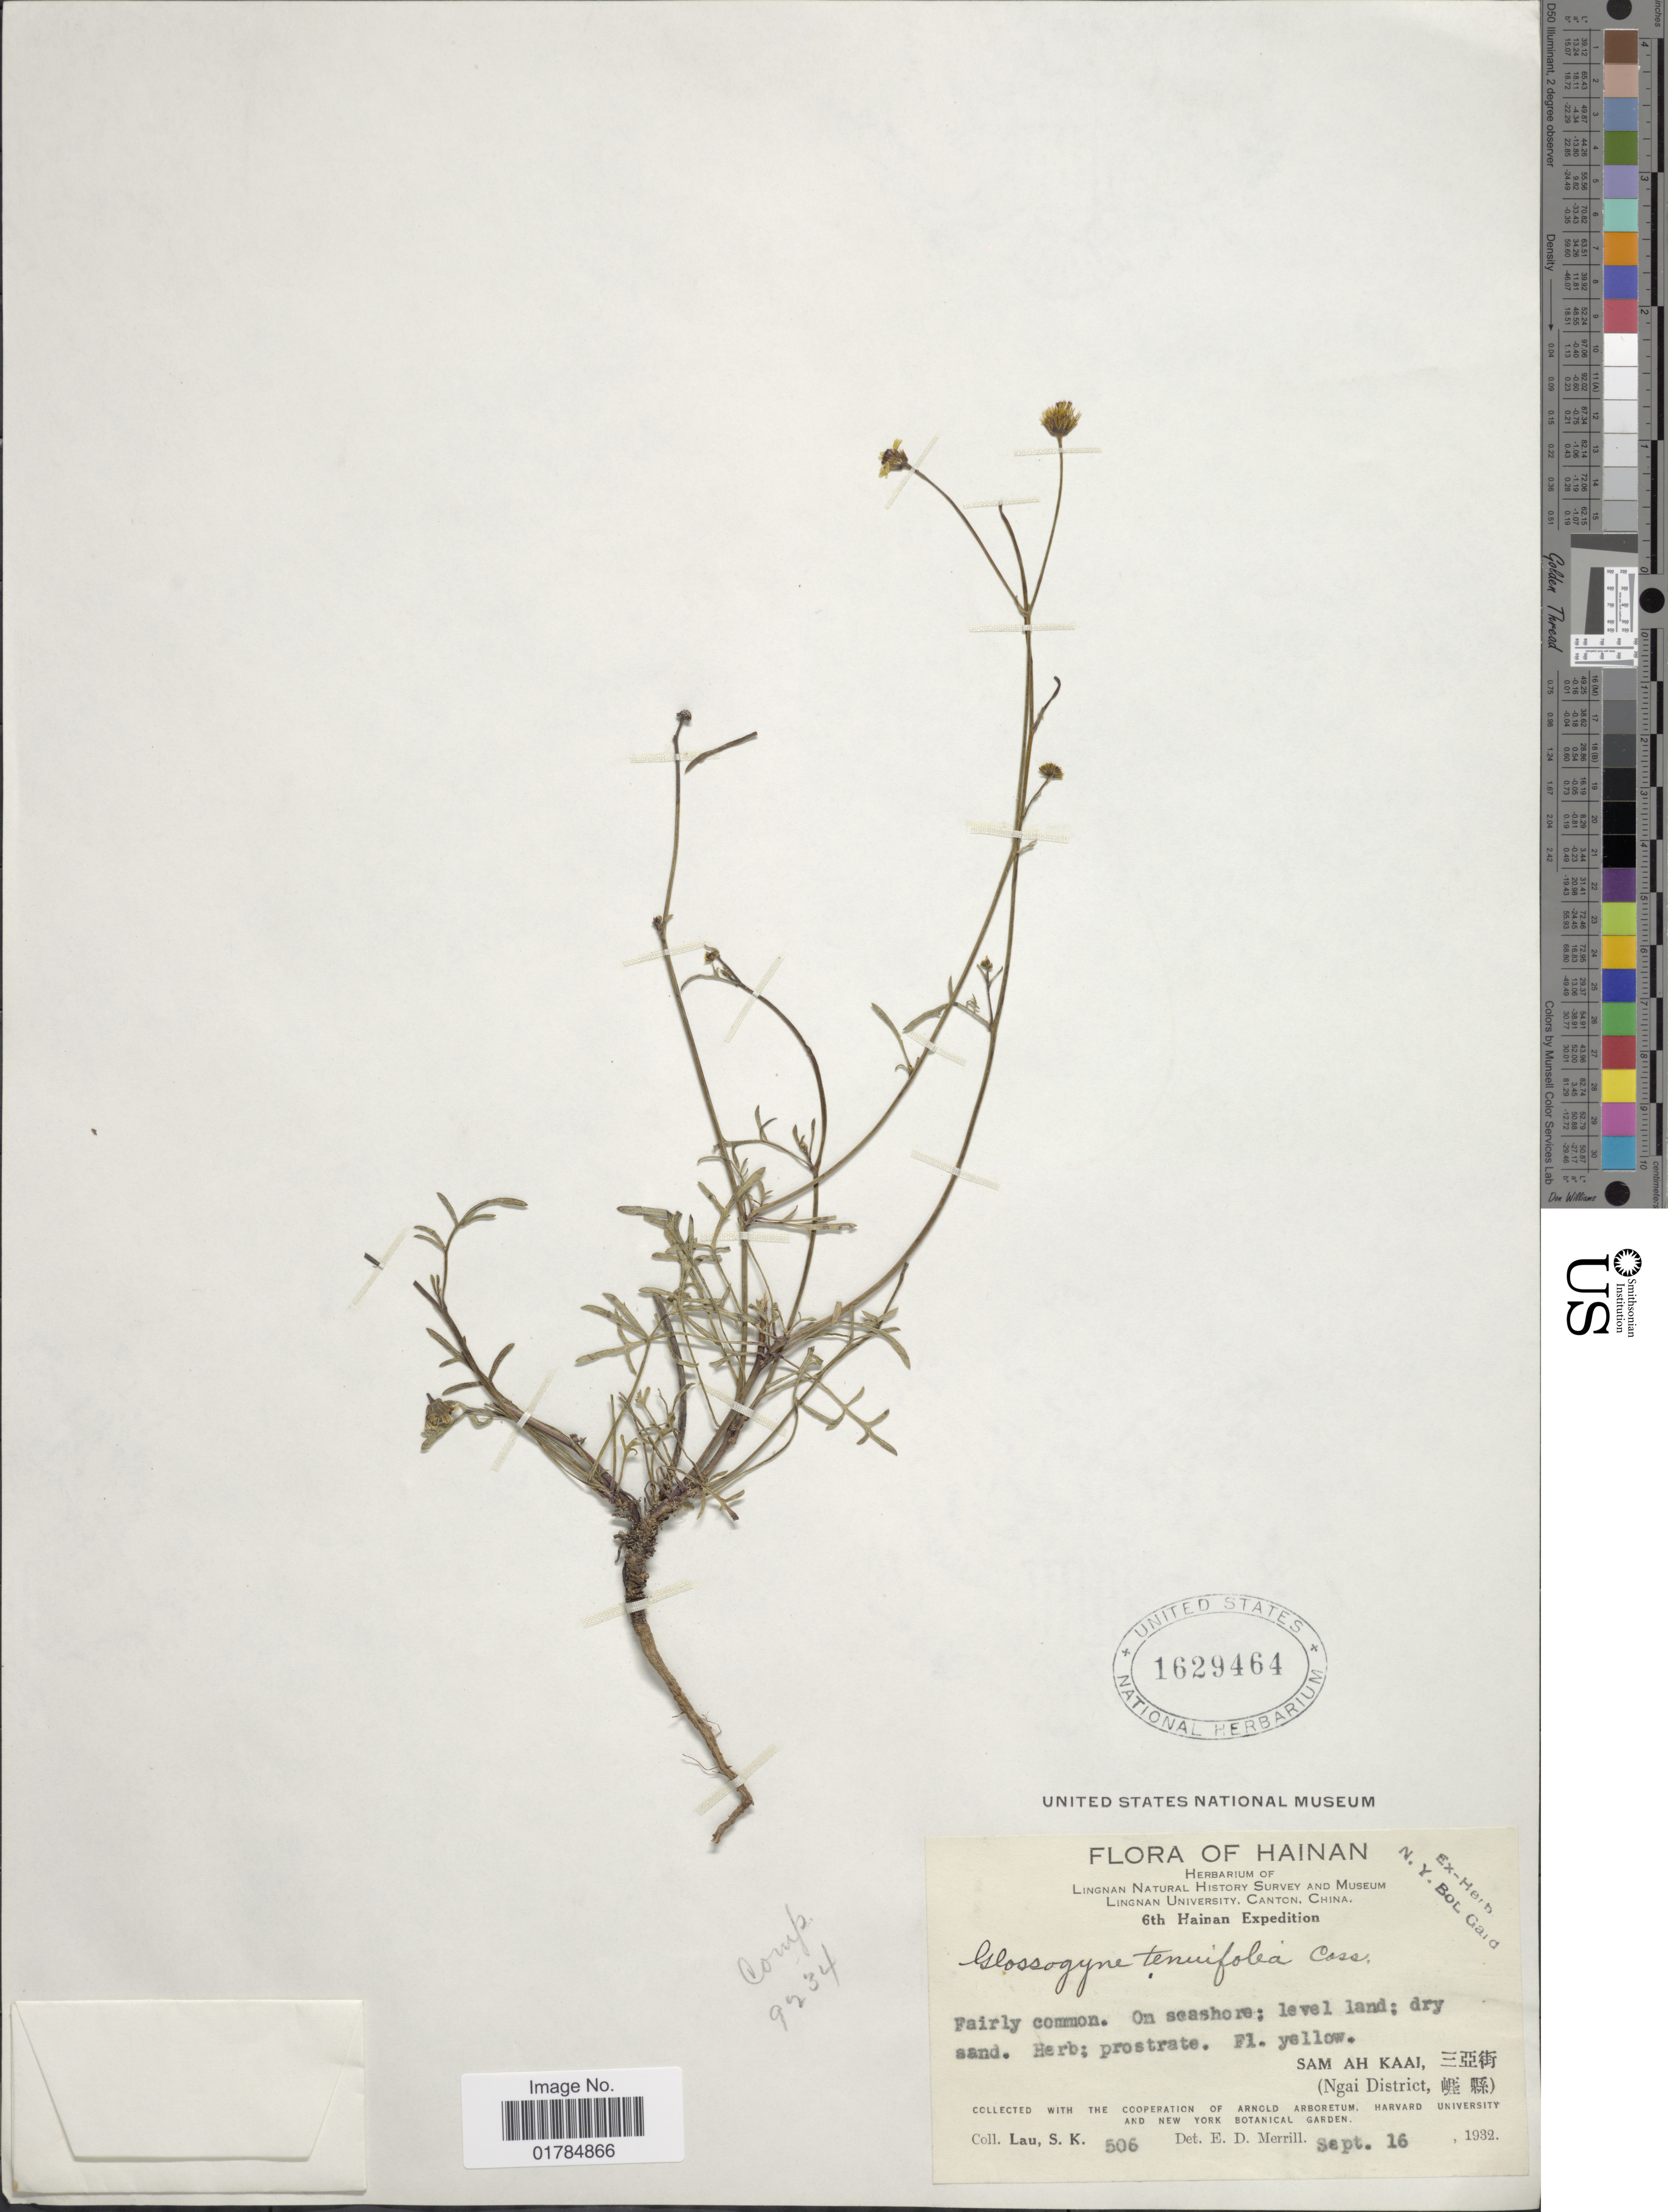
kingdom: Plantae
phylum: Tracheophyta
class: Magnoliopsida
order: Asterales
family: Asteraceae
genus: Glossogyne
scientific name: Glossogyne tenuifolia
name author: (Labill.)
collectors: S. K. Lau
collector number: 506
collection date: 1932-09-16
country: China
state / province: Hainan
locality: Sam Ah Kaai (Ngai District)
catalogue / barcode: US 1629464